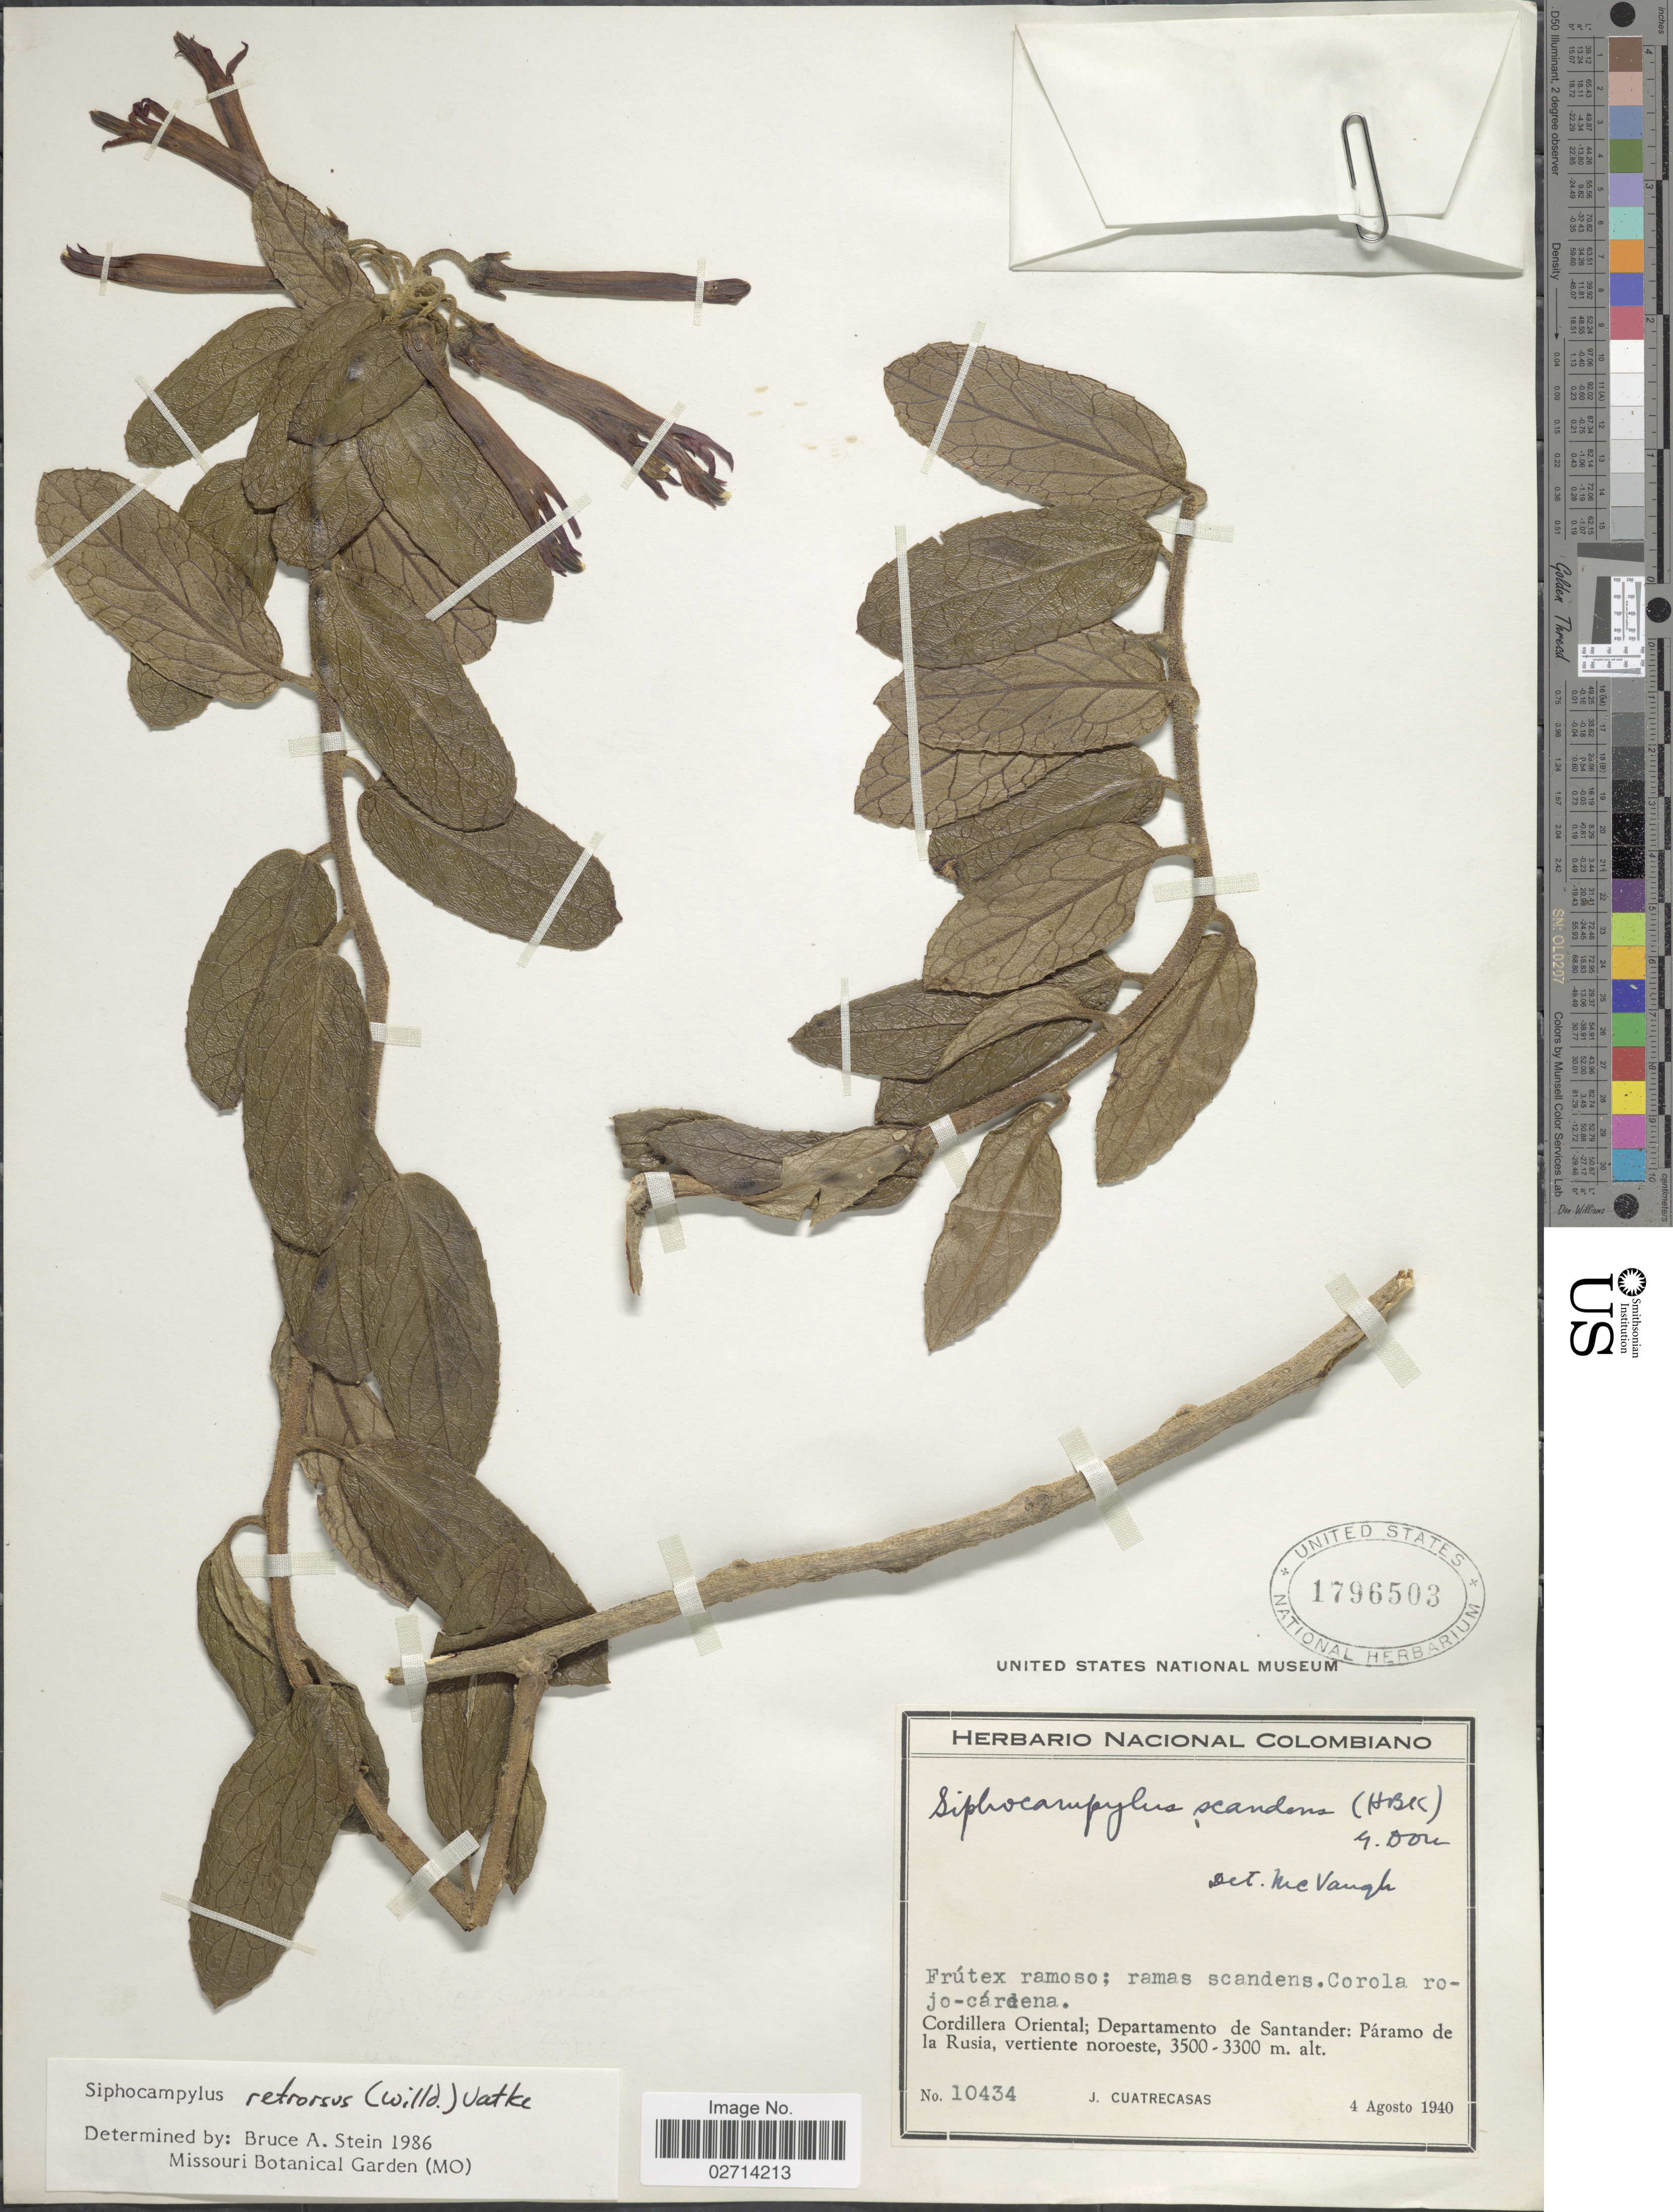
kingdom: Plantae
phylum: Tracheophyta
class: Magnoliopsida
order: Asterales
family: Campanulaceae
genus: Siphocampylus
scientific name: Siphocampylus retrorsus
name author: (Willd. ex Schult.) Vatke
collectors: J. Cuatrecasas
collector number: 10434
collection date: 1940-08-04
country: Colombia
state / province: Santander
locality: Cordillera Oriental, Paramo de la Rusia, vertiente noroeste.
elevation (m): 3300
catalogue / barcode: US 1796503